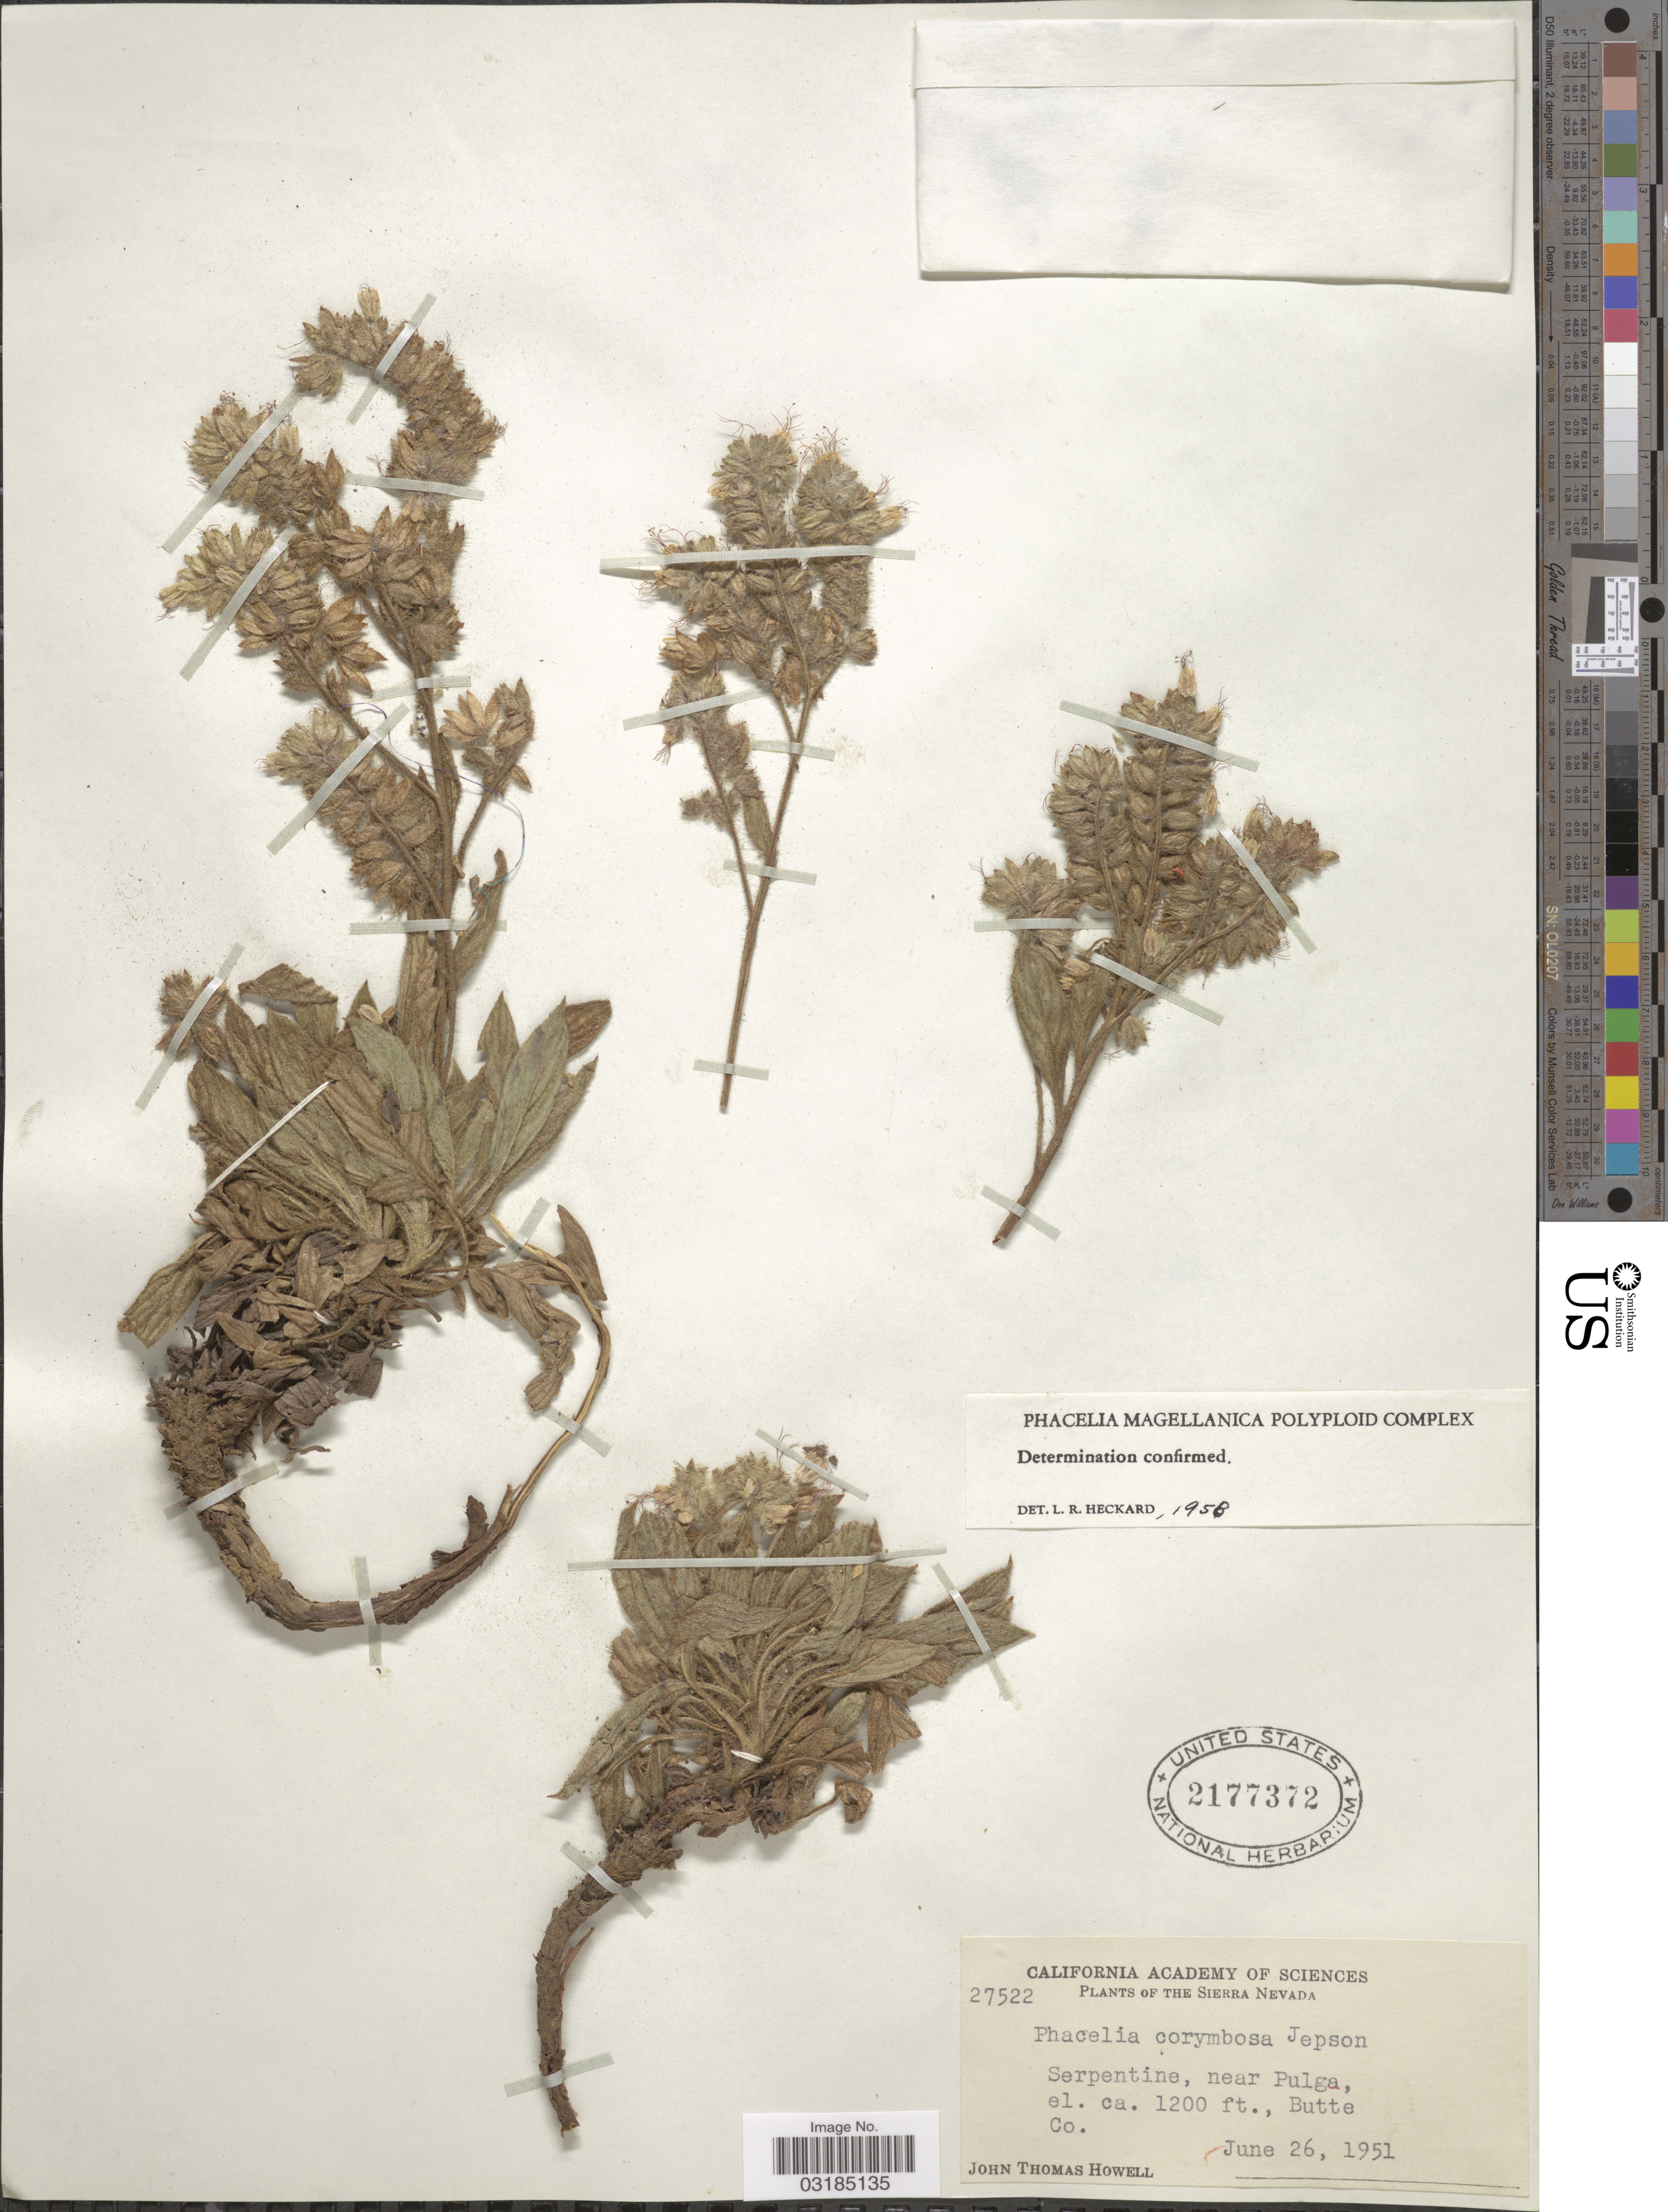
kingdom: Plantae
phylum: Tracheophyta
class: Magnoliopsida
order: Boraginales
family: Hydrophyllaceae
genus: Phacelia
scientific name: Phacelia corymbosa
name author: Jeps.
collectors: J. T. Howell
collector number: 27522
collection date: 1951-06-26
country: United States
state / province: California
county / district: Butte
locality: The Sierra Nevada. Serpentine, near Pulga. Butte Co.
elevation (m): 366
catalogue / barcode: US 2177372